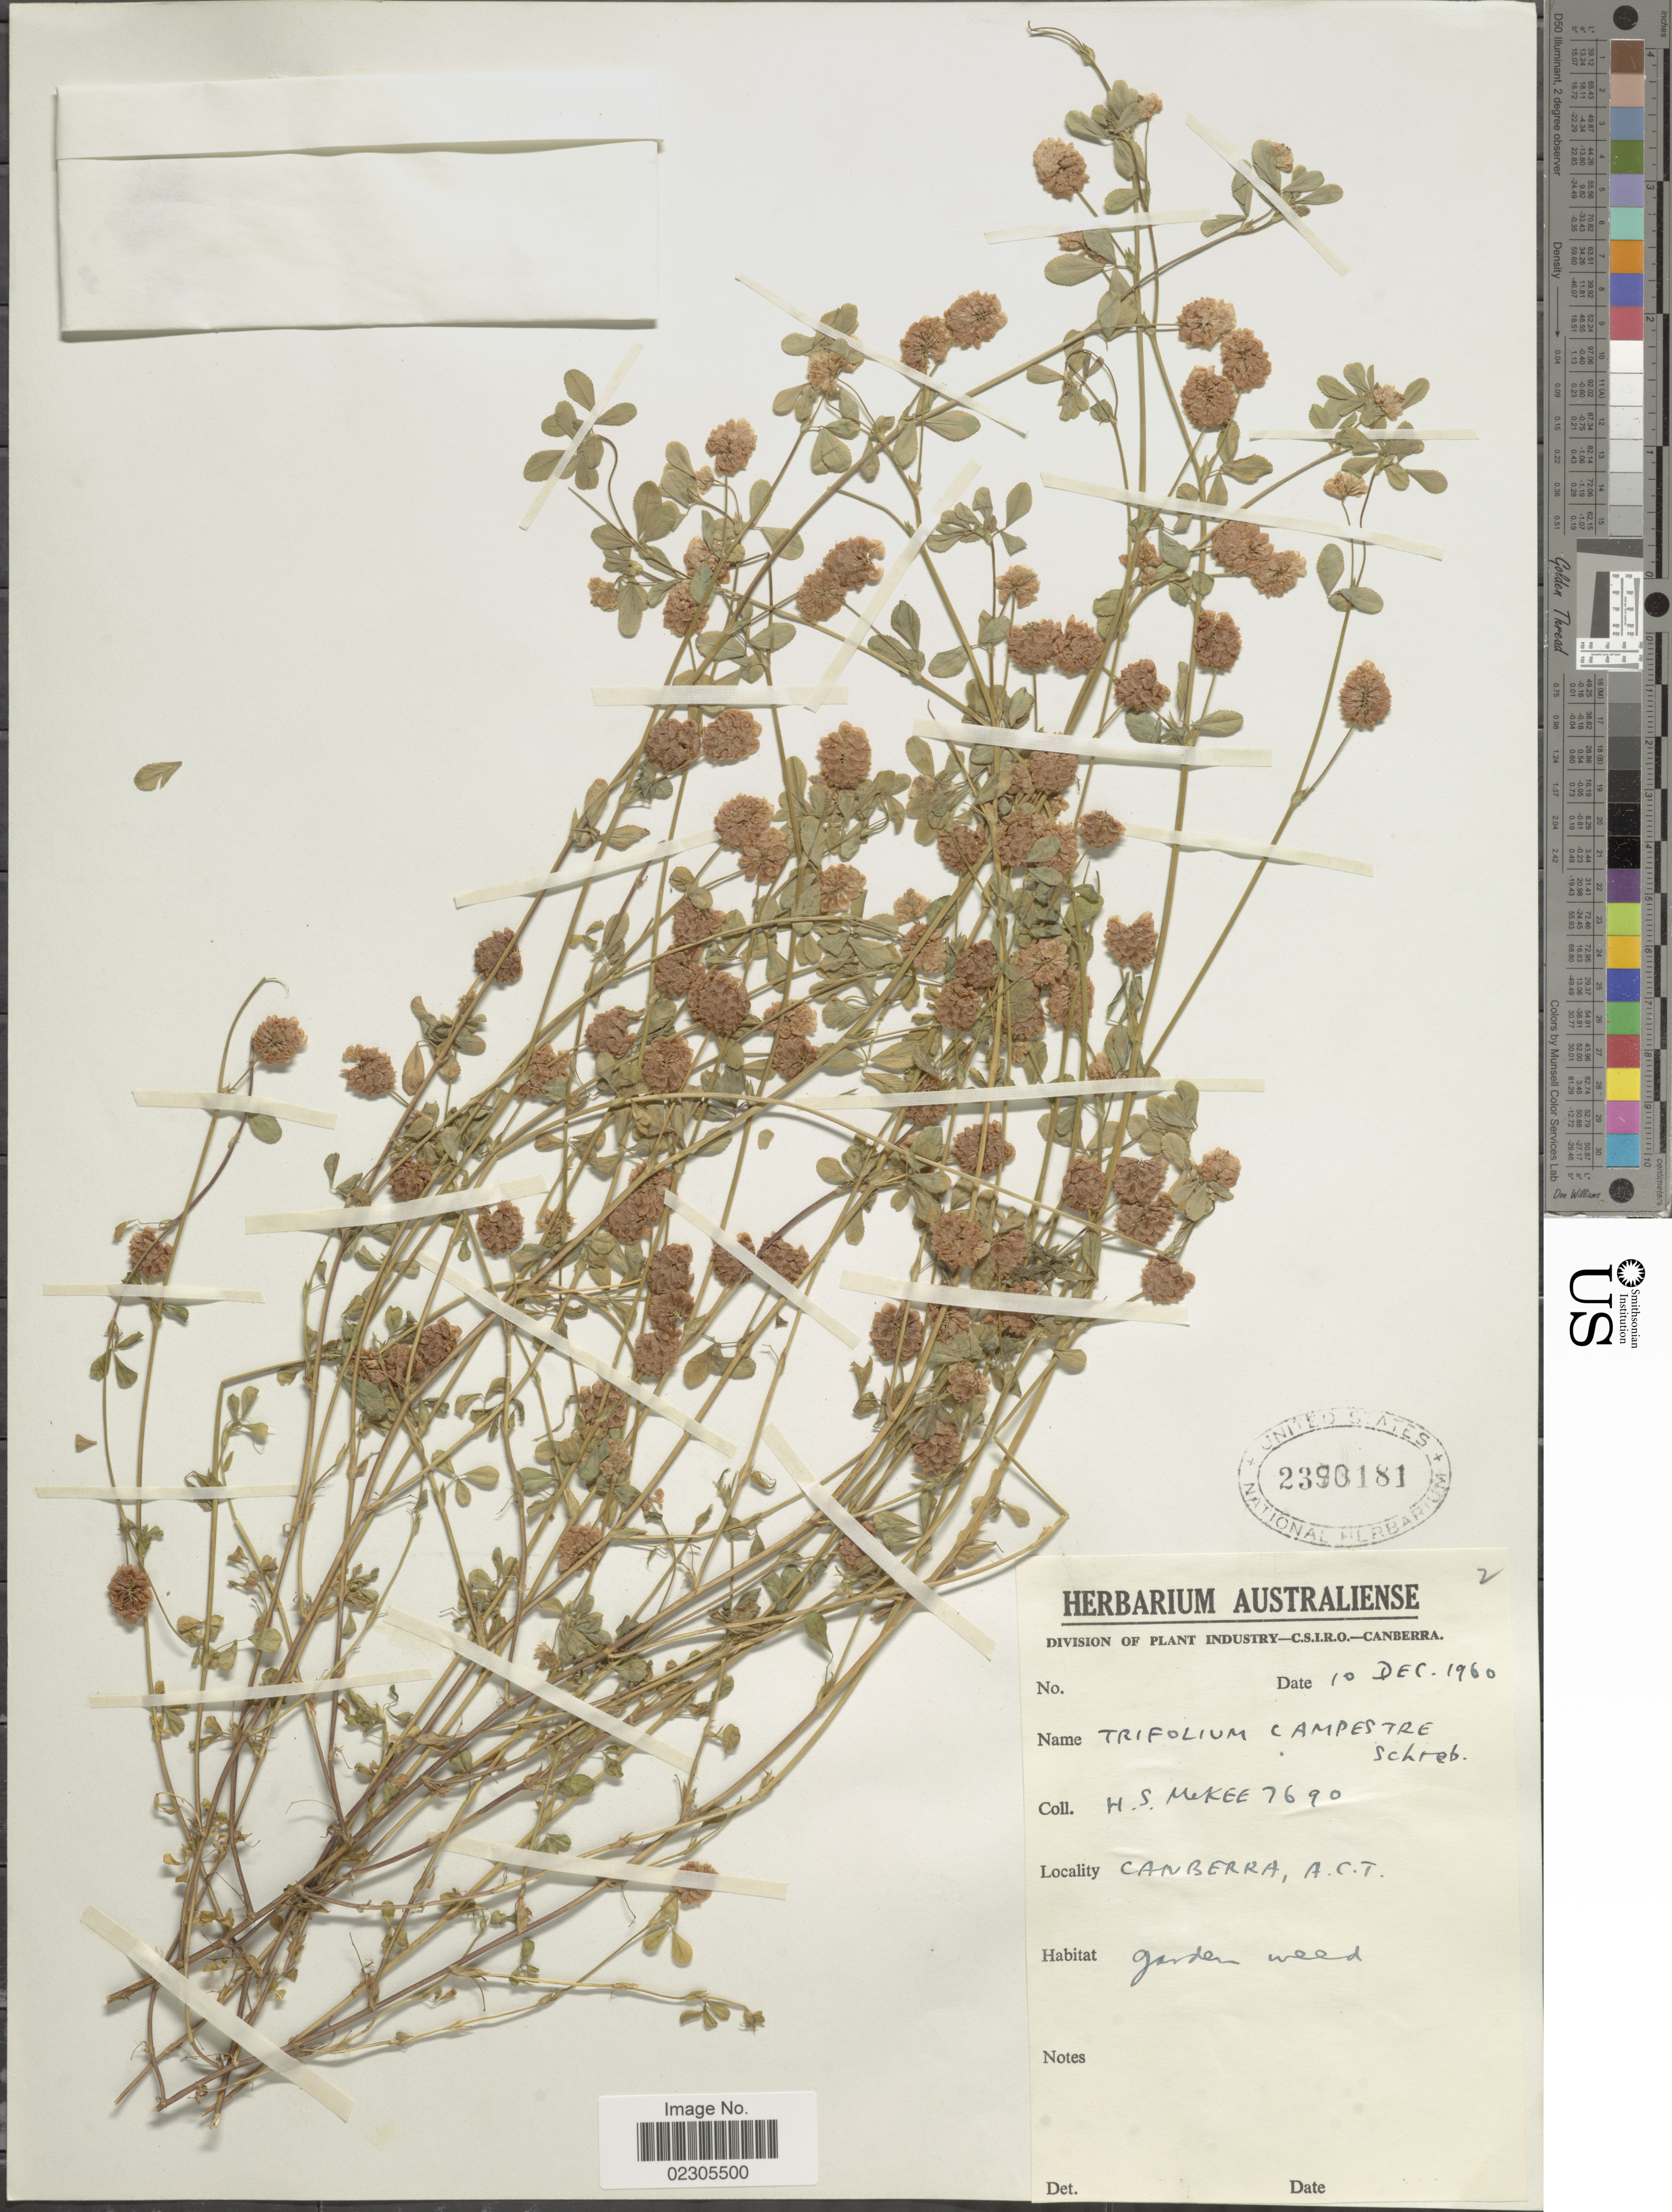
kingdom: Plantae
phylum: Tracheophyta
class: Magnoliopsida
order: Fabales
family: Fabaceae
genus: Trifolium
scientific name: Trifolium campestre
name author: Schreb.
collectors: H. S. McKee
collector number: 7690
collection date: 1960-12-10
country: Australia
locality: Canberra, A.C.T.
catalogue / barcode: US 2390181